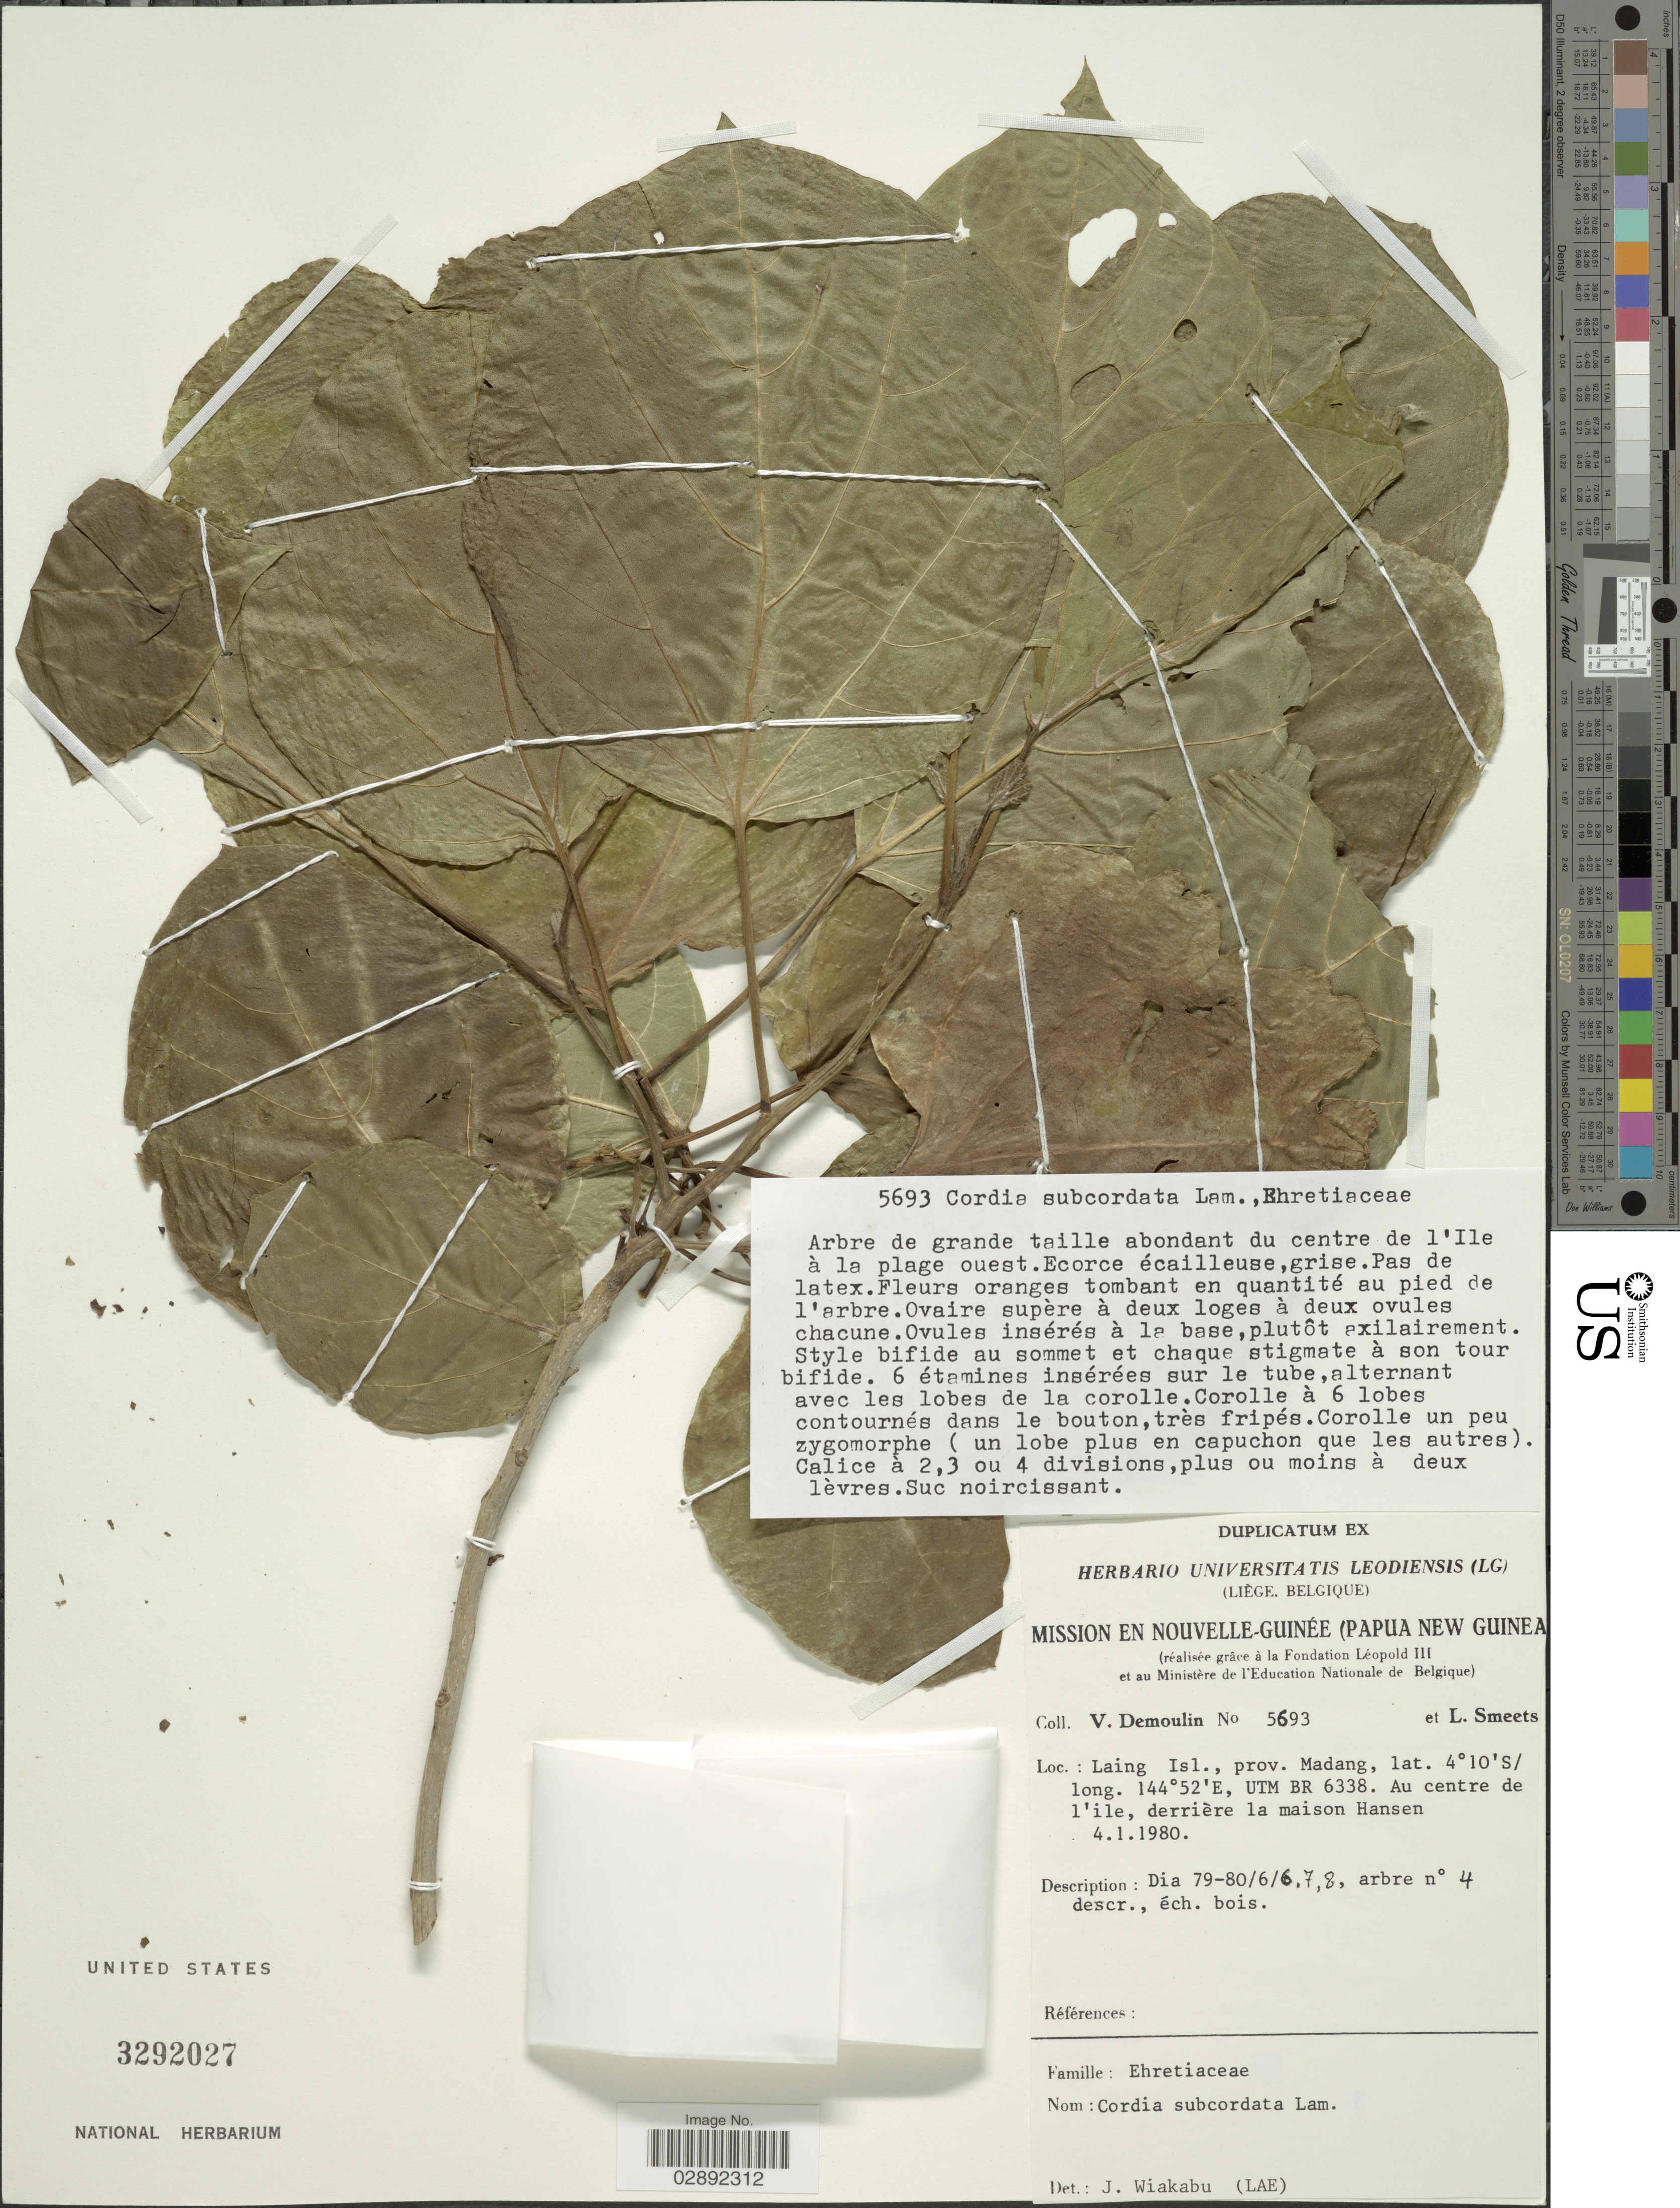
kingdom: Plantae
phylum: Tracheophyta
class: Magnoliopsida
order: Boraginales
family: Cordiaceae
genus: Cordia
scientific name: Cordia subcordata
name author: Lam.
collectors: V. Demoulin & L. Smeets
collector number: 5693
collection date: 1980-01-04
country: Papua New Guinea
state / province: Madang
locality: Laing Isl., prov. Madang. UTM BR 6338. Au centre de l'ile, derrière la maison Hansen.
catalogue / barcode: US 3292027